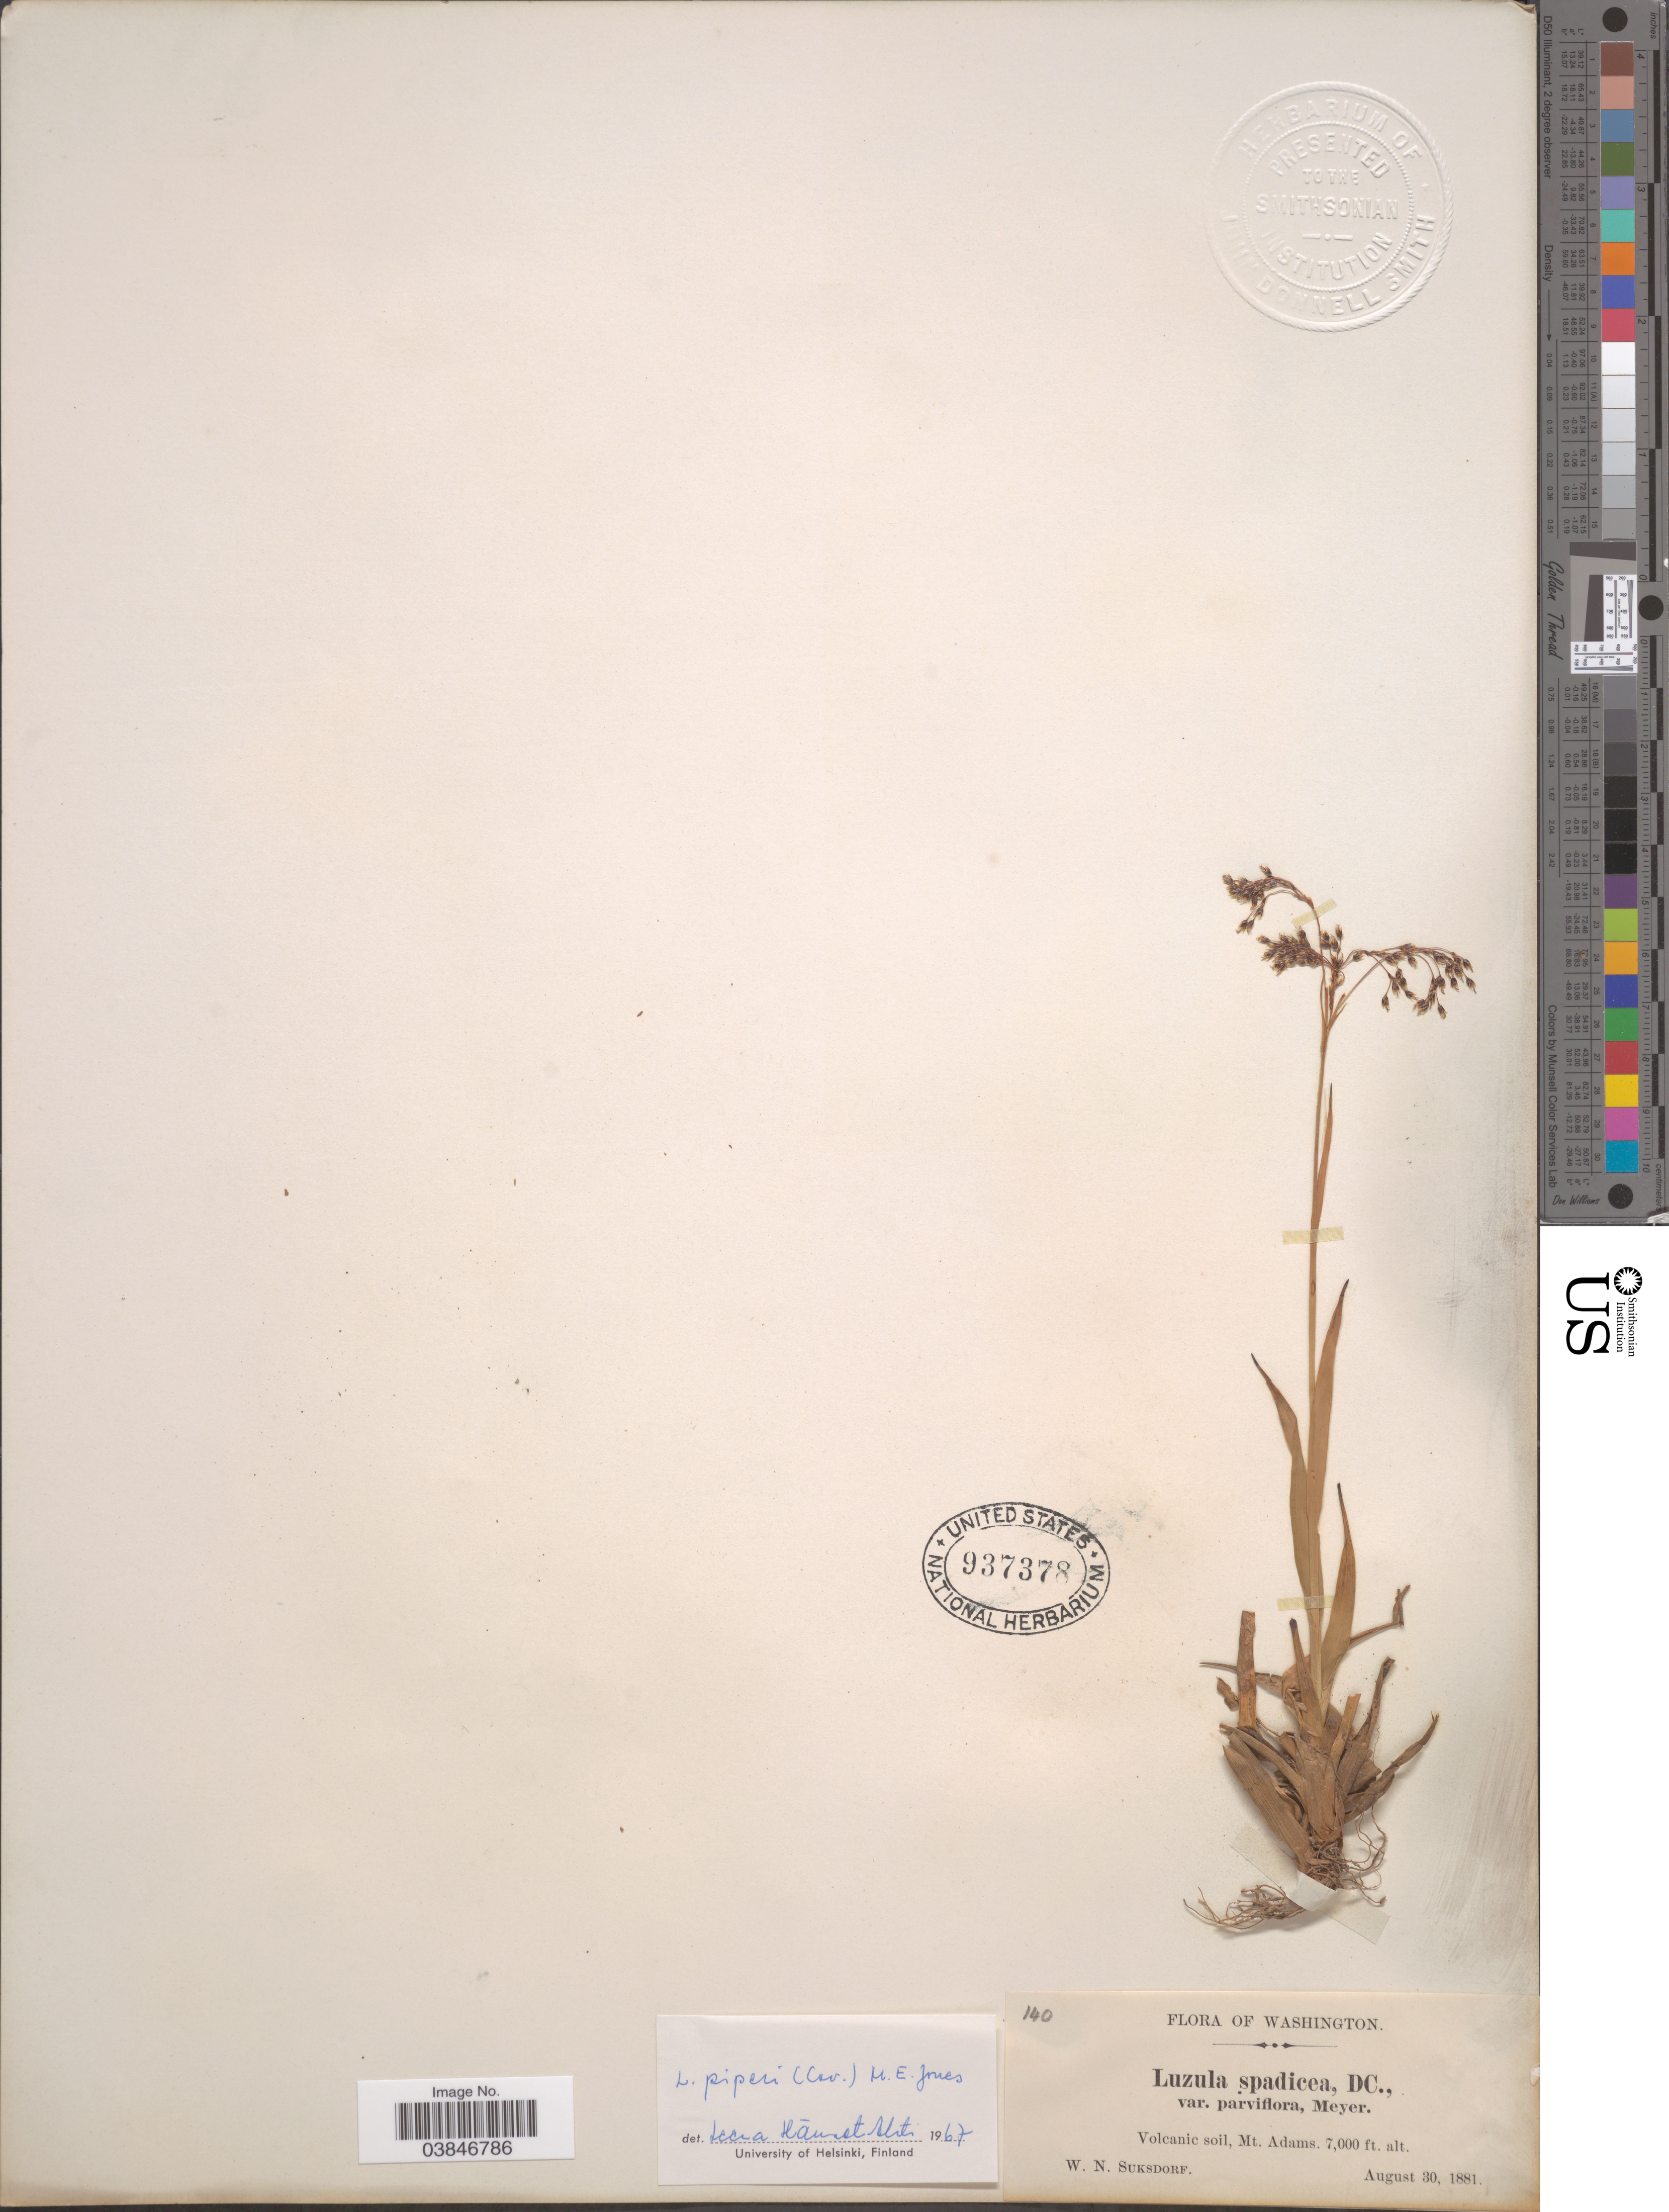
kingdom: Plantae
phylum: Tracheophyta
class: Liliopsida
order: Poales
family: Juncaceae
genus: Luzula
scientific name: Luzula piperi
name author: (Coville) M.E. Jones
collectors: W. N. Suksdorf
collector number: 140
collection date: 1881-08-30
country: United States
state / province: Washington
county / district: Yakima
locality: Mt. Adams.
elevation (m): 2134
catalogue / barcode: US 937378